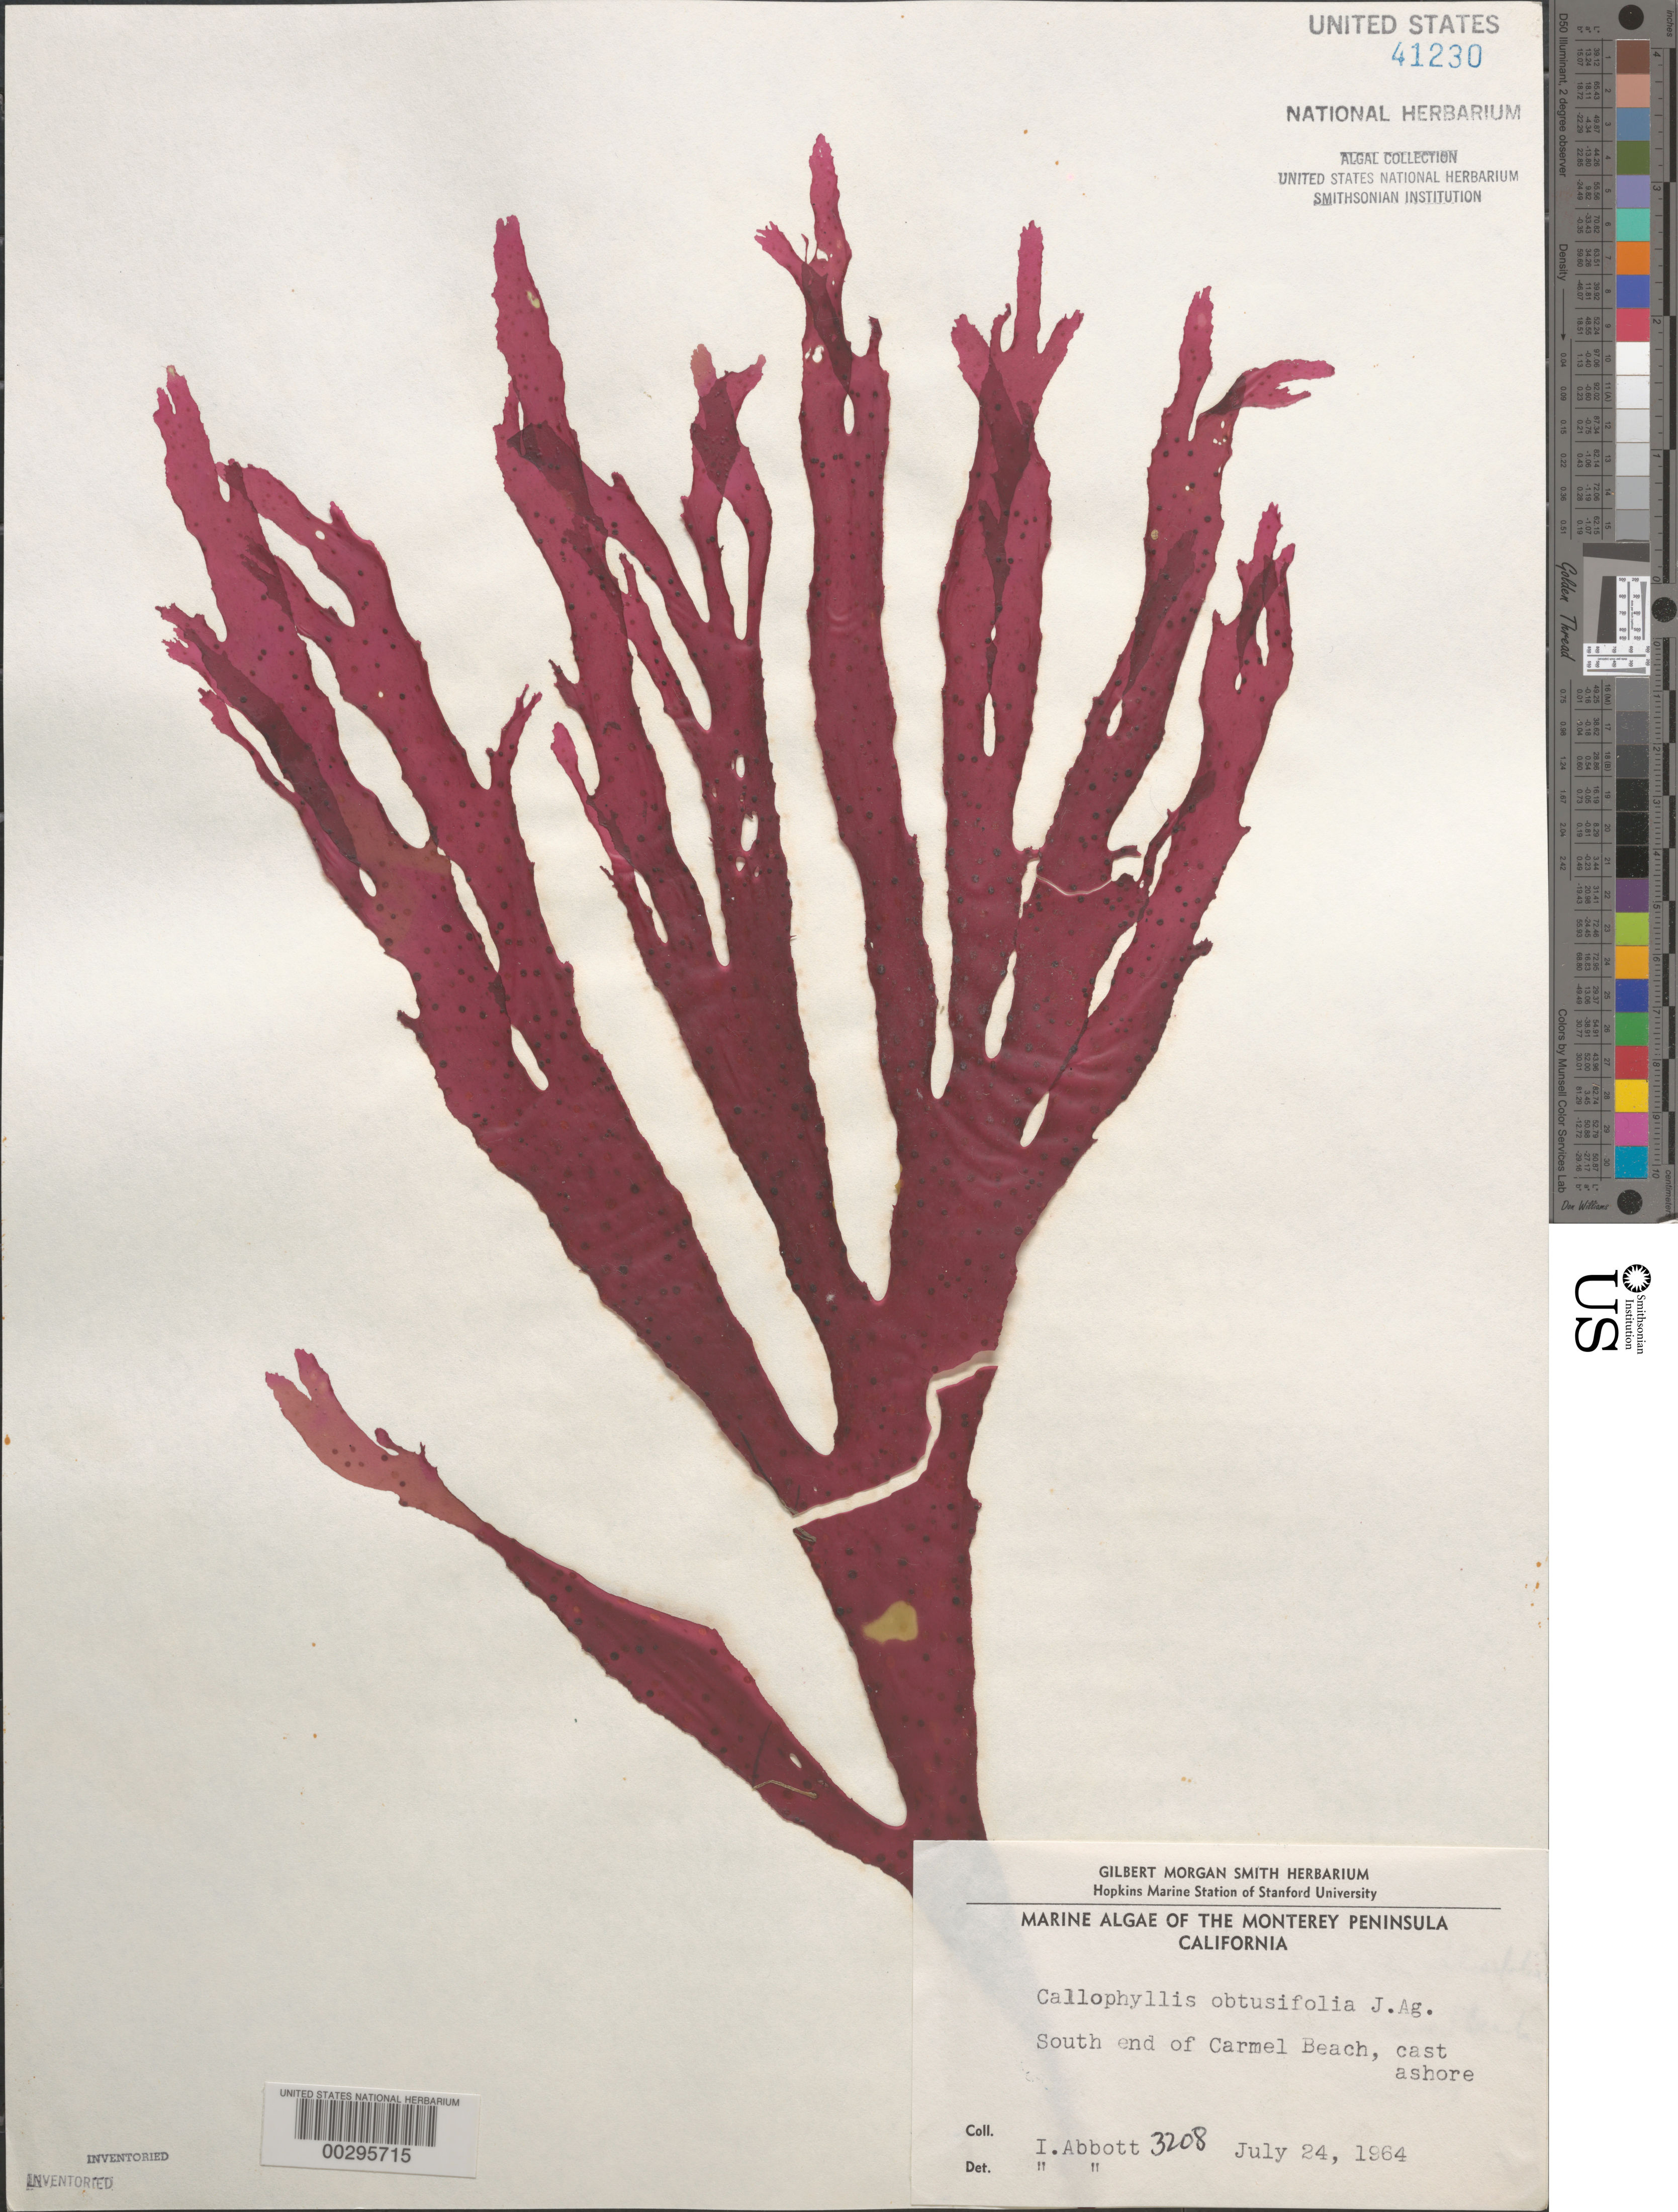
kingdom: Plantae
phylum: Rhodophyta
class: Florideophyceae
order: Gigartinales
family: Kallymeniaceae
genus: Callophyllis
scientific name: Callophyllis obtusifolia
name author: J. Agardh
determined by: Abbott, Isabella A.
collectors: I. A. Abbott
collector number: IAA 3208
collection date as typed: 24 Jul 1964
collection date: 1964-07-24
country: United States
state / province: California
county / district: Monterey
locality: Carmel Beach, south end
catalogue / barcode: US 41230